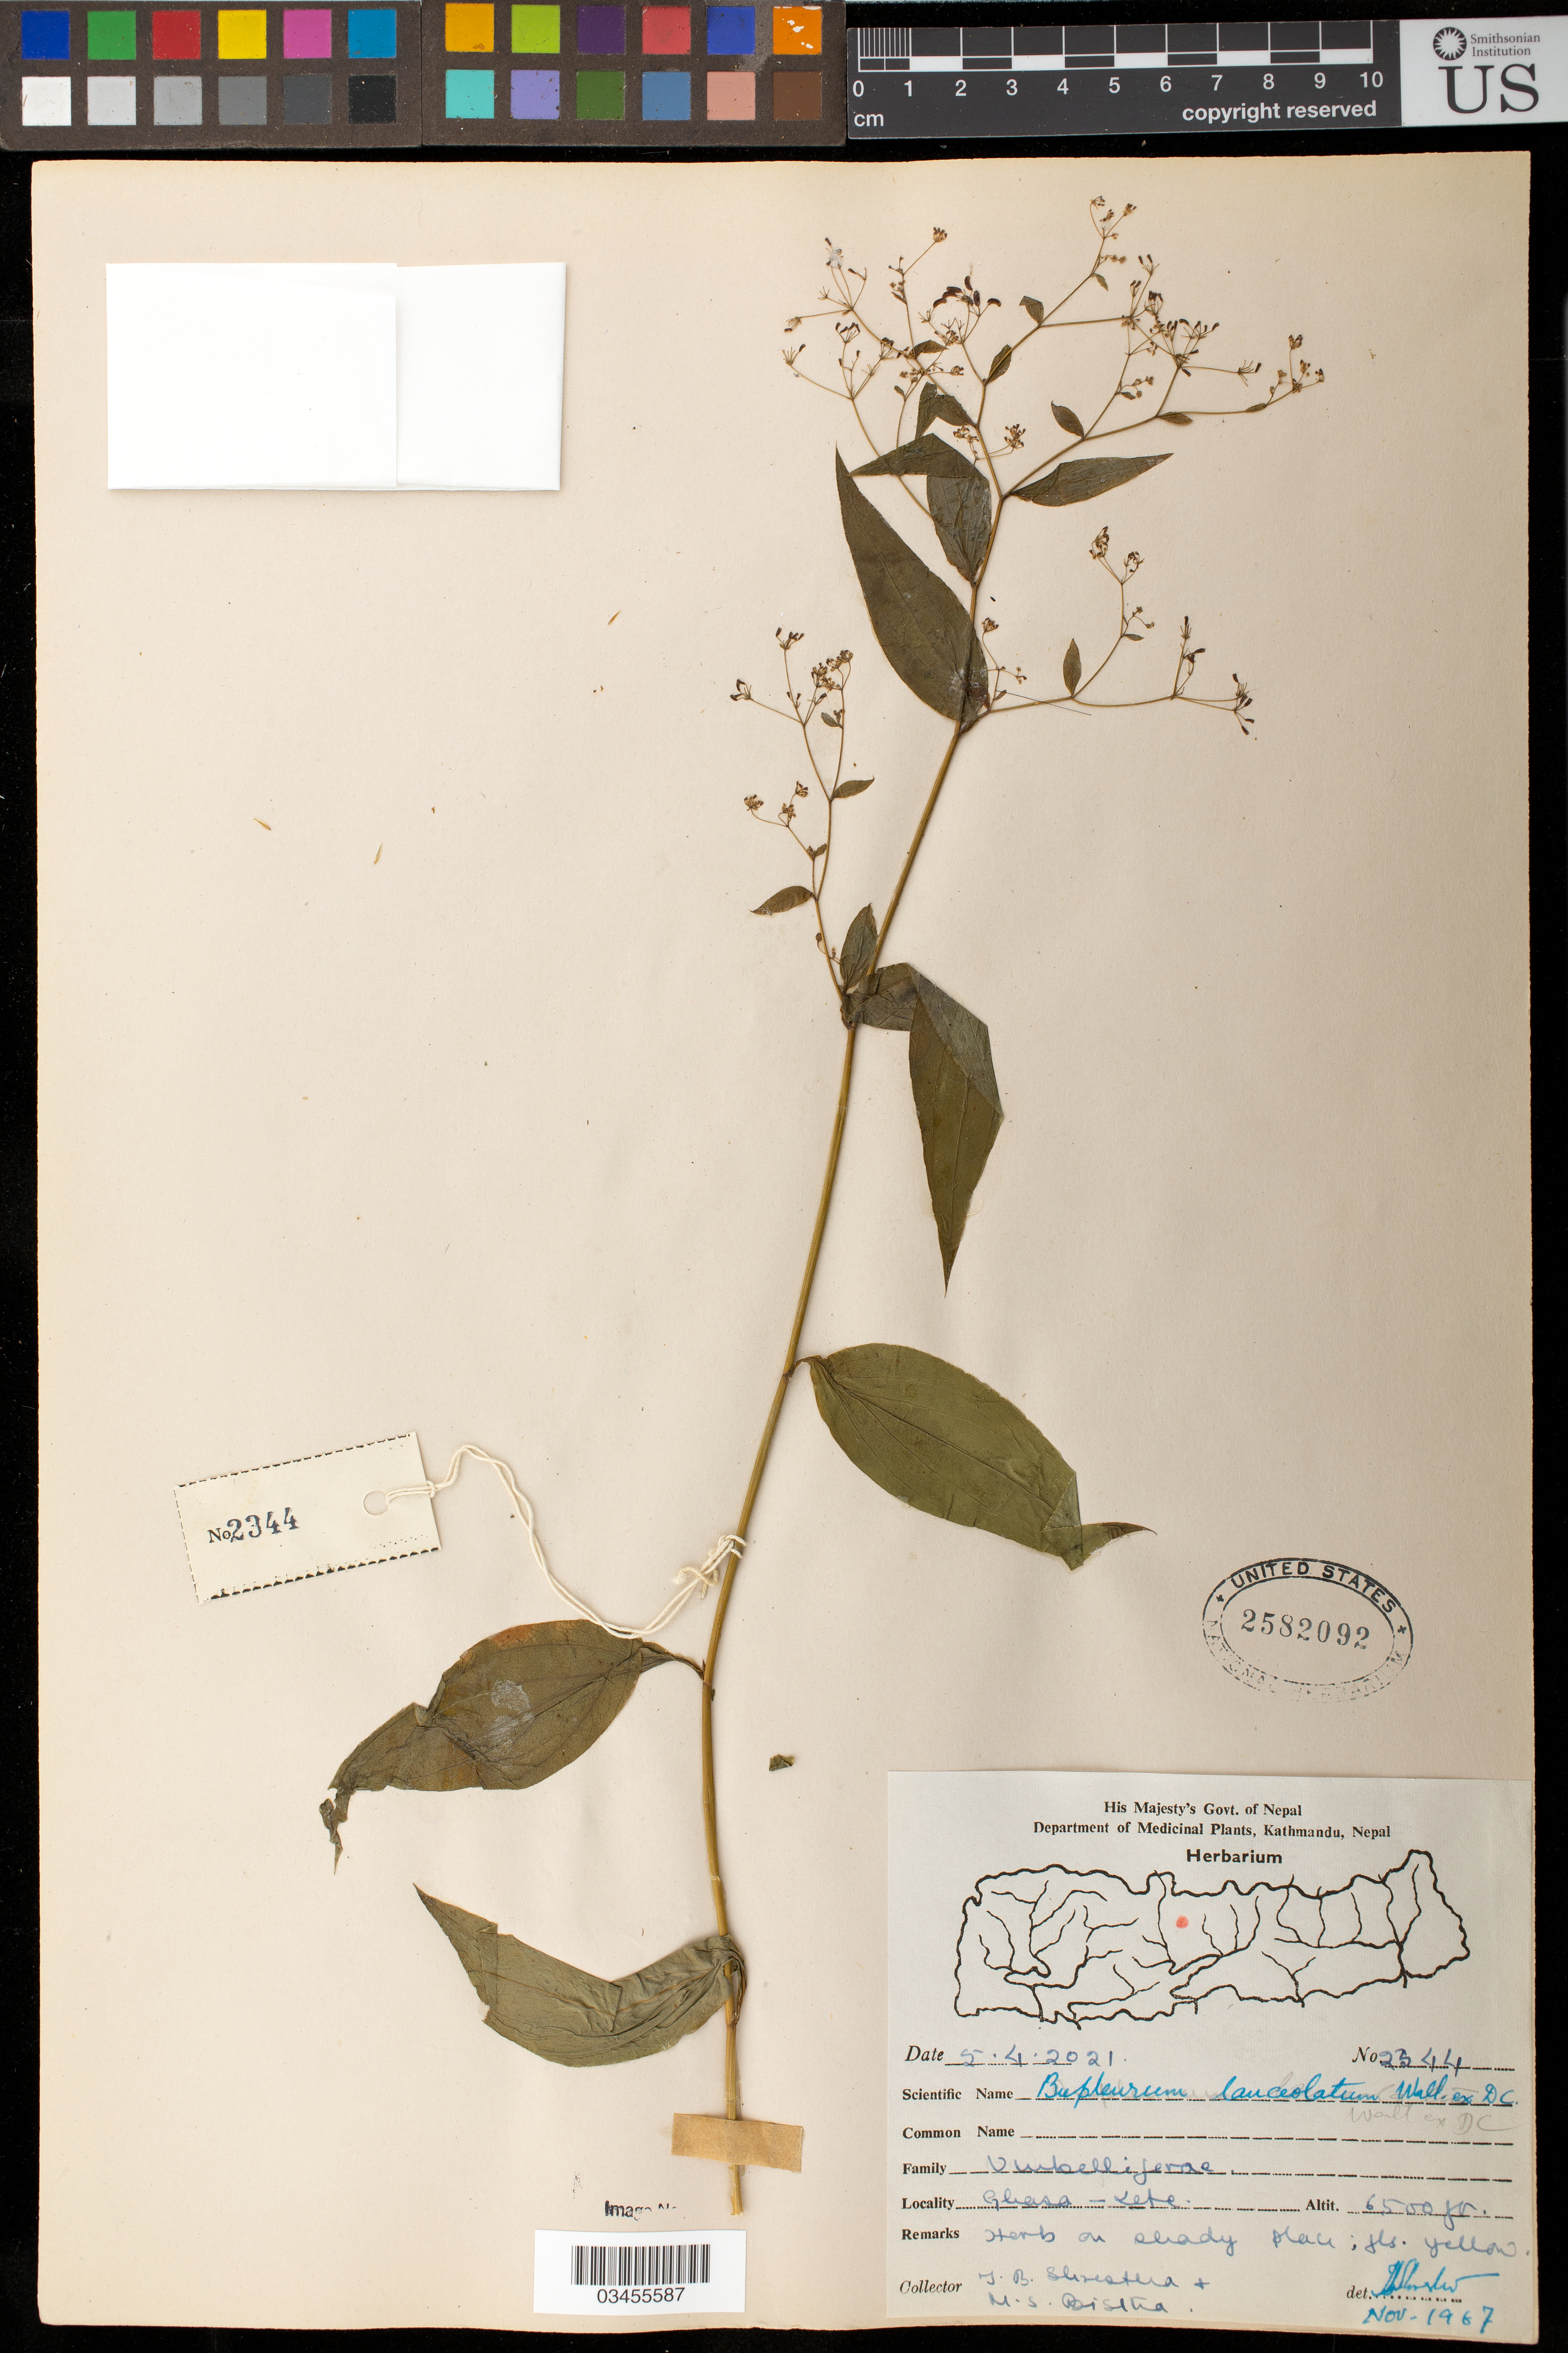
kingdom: Plantae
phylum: Tracheophyta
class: Magnoliopsida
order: Apiales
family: Apiaceae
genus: Bupleurum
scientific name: Bupleurum lanceolatum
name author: Walls ex DC.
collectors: T. B. Shrestha & M. Bistha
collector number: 2344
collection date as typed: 5.4.2021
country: Nepal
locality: Ghasa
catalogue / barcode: US 2582092